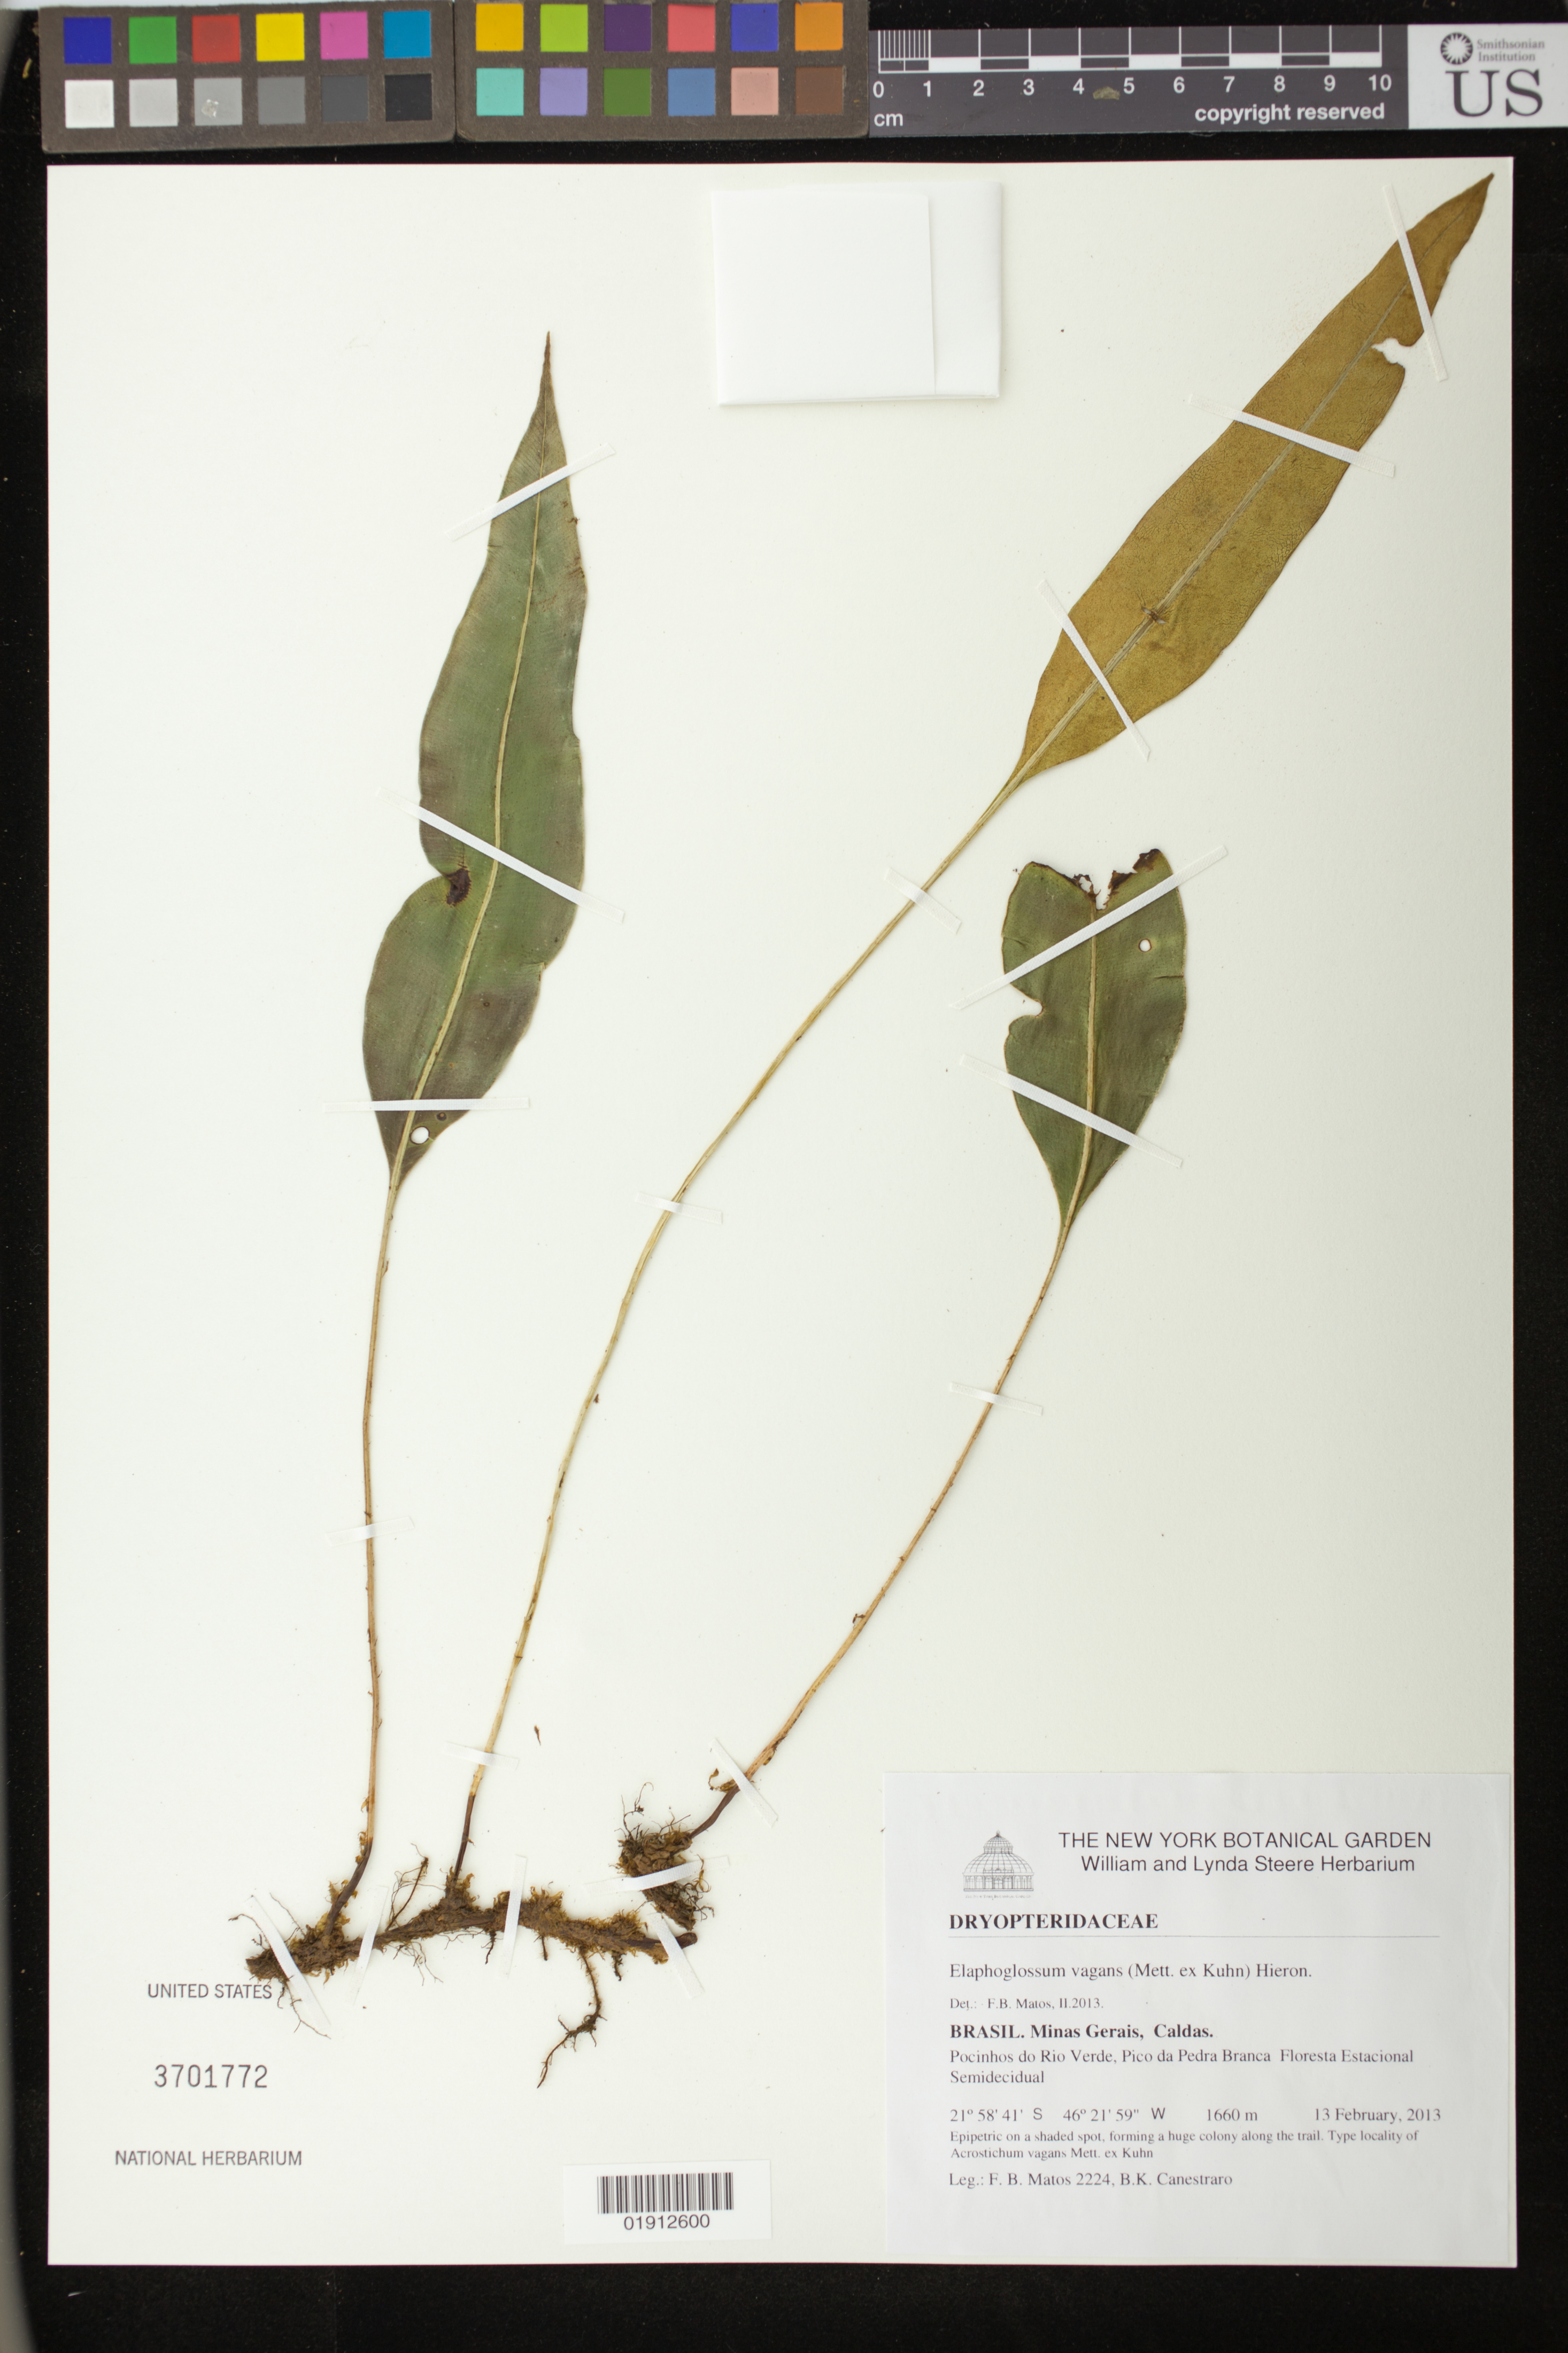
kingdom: Plantae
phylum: Tracheophyta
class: Polypodiopsida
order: Polypodiales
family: Dryopteridaceae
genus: Elaphoglossum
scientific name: Elaphoglossum vagans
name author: (Mett.) Hieron.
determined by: Matos, F. B.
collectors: F. Matos & B. Canestraro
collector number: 2224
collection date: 2013-02-13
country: Brazil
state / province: Minas Gerais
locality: Caldas, Pocinhos do Rio Verde, Pico da Pedra Branca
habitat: Floresta Estacional Semidecidual. On a shaded spot, along the trail.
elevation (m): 1660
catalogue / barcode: US 3701772